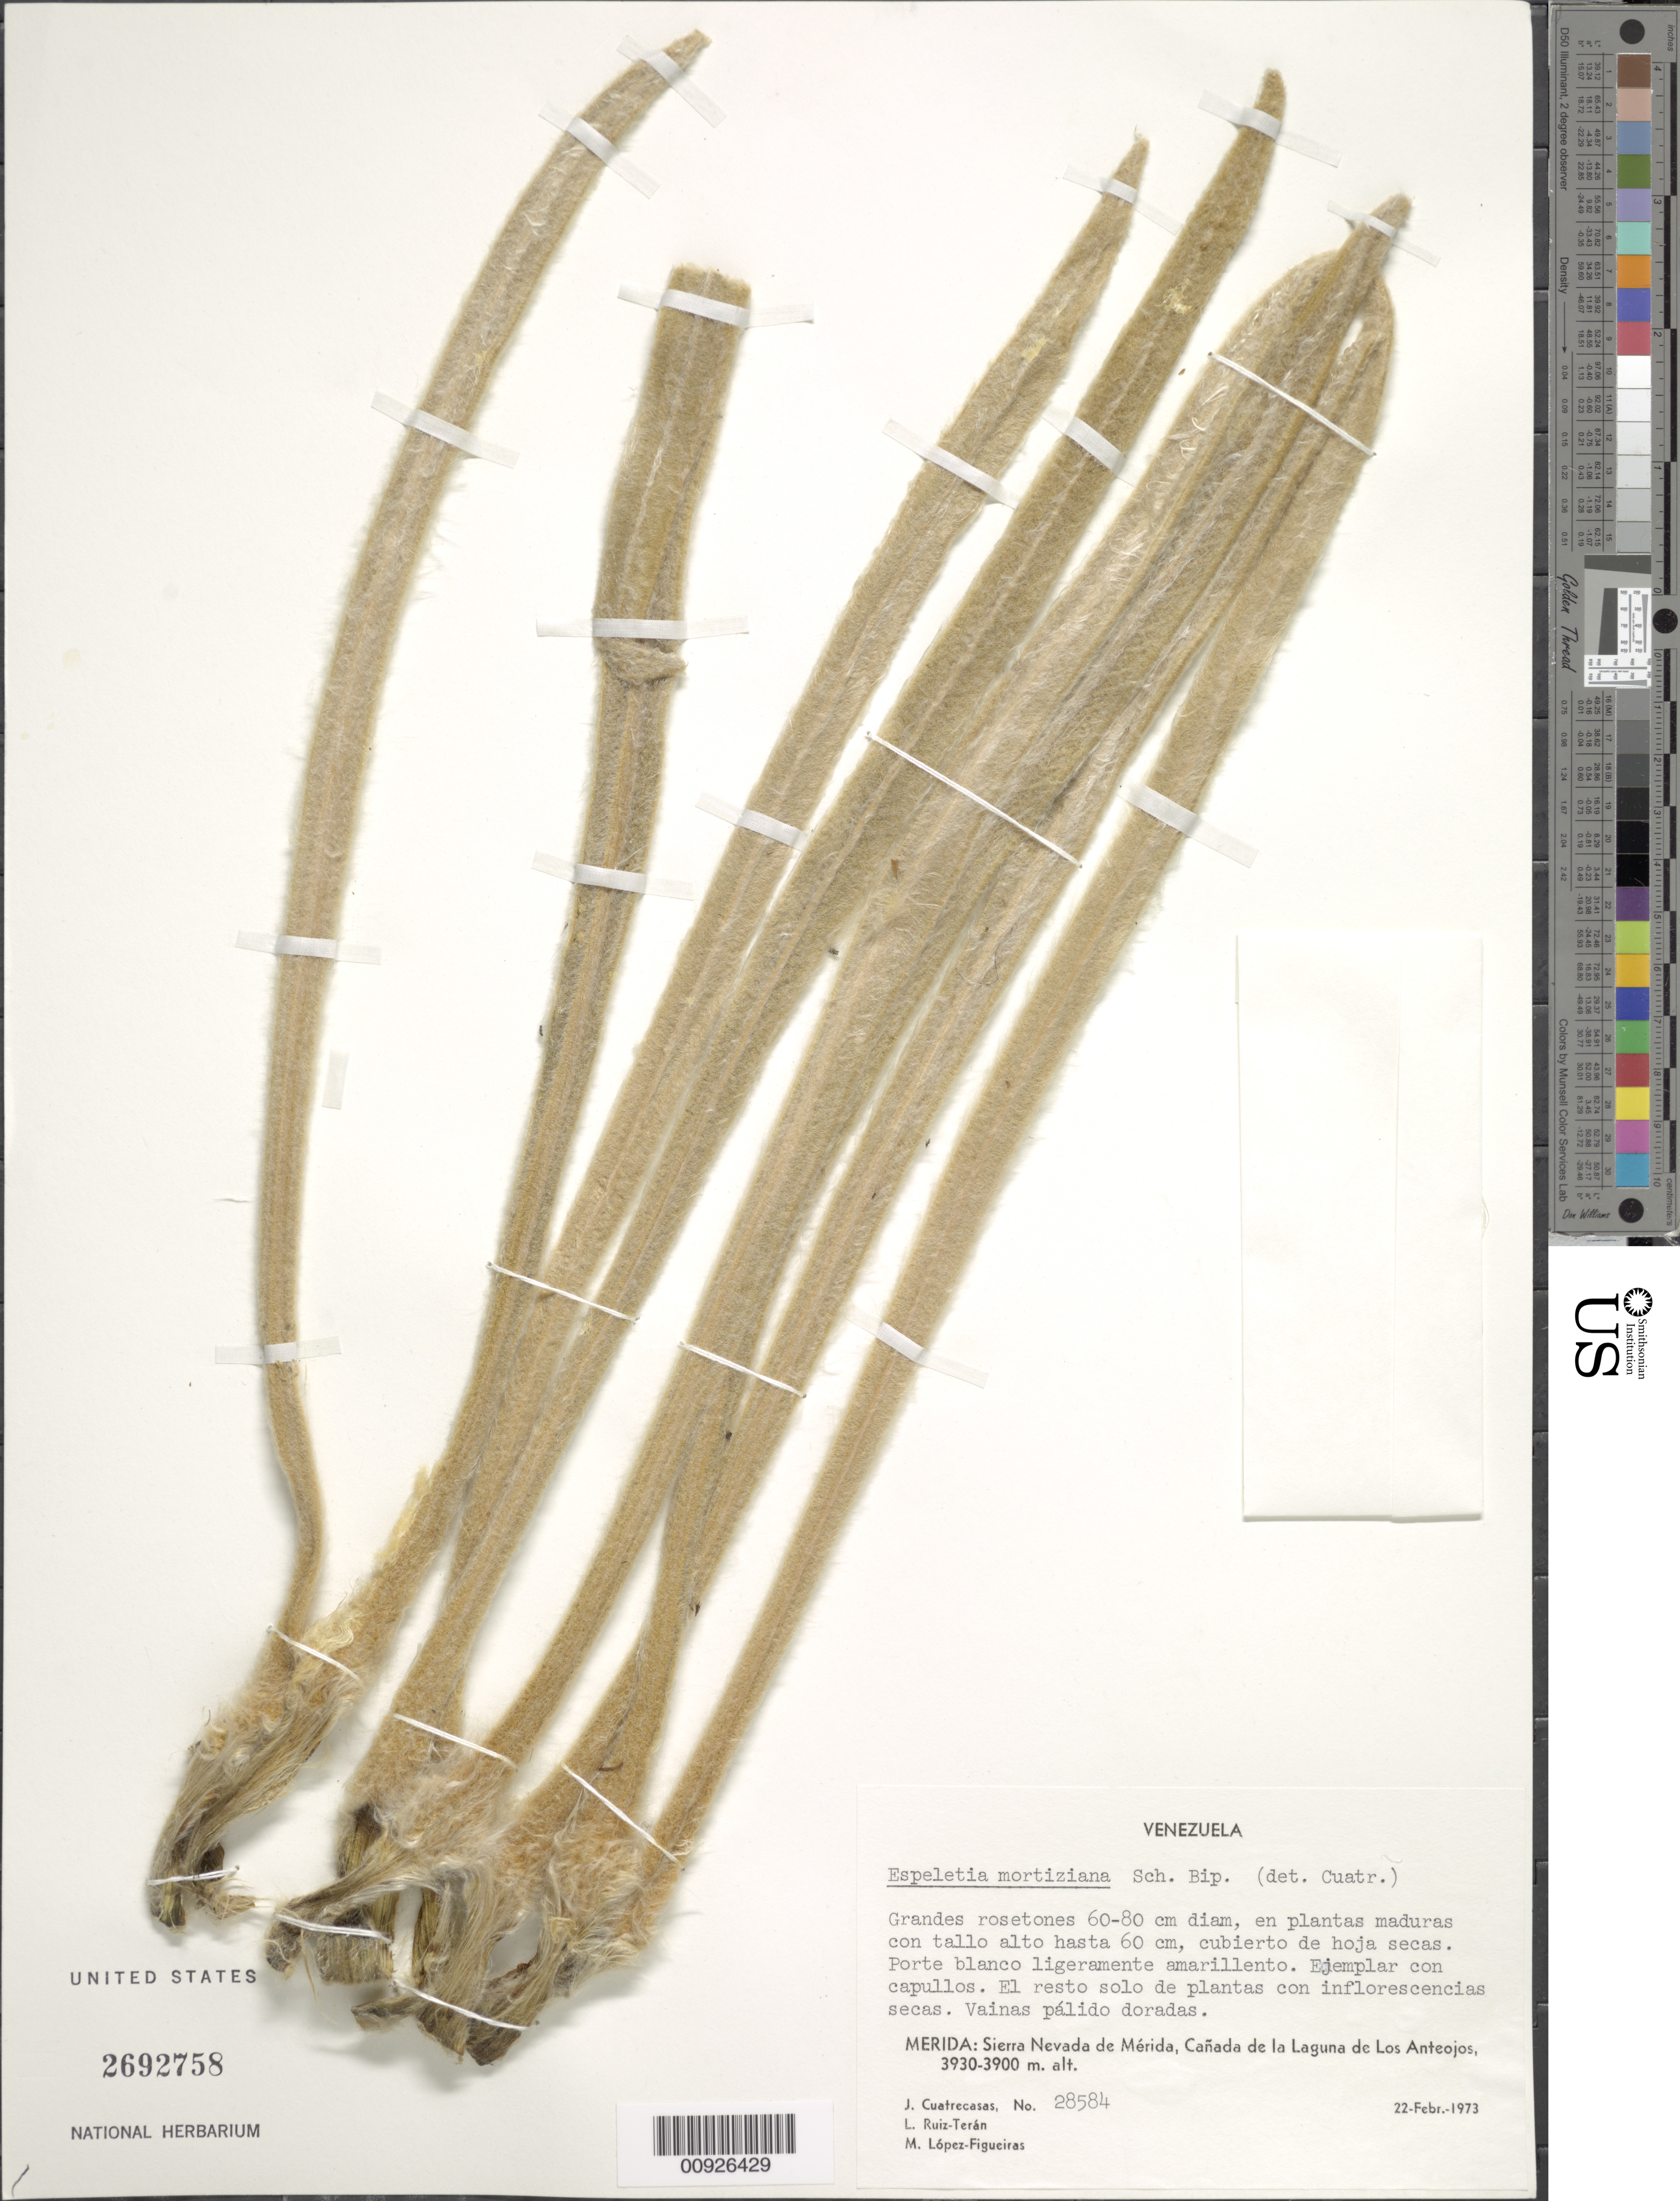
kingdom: Plantae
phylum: Tracheophyta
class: Magnoliopsida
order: Asterales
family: Asteraceae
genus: Coespeletia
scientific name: Coespeletia moritziana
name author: (Sch. Bip. ex Wedd.) Cuatrec.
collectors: J. Cuatrecasas, L. E. Ruíz-Terán & M. López Figueiras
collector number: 28584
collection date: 1973-02-22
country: Venezuela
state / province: Mérida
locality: Sierra nevada de Mérida, Cañada de la Laguna de Los Anteojos.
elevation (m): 3900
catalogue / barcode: US 2692758